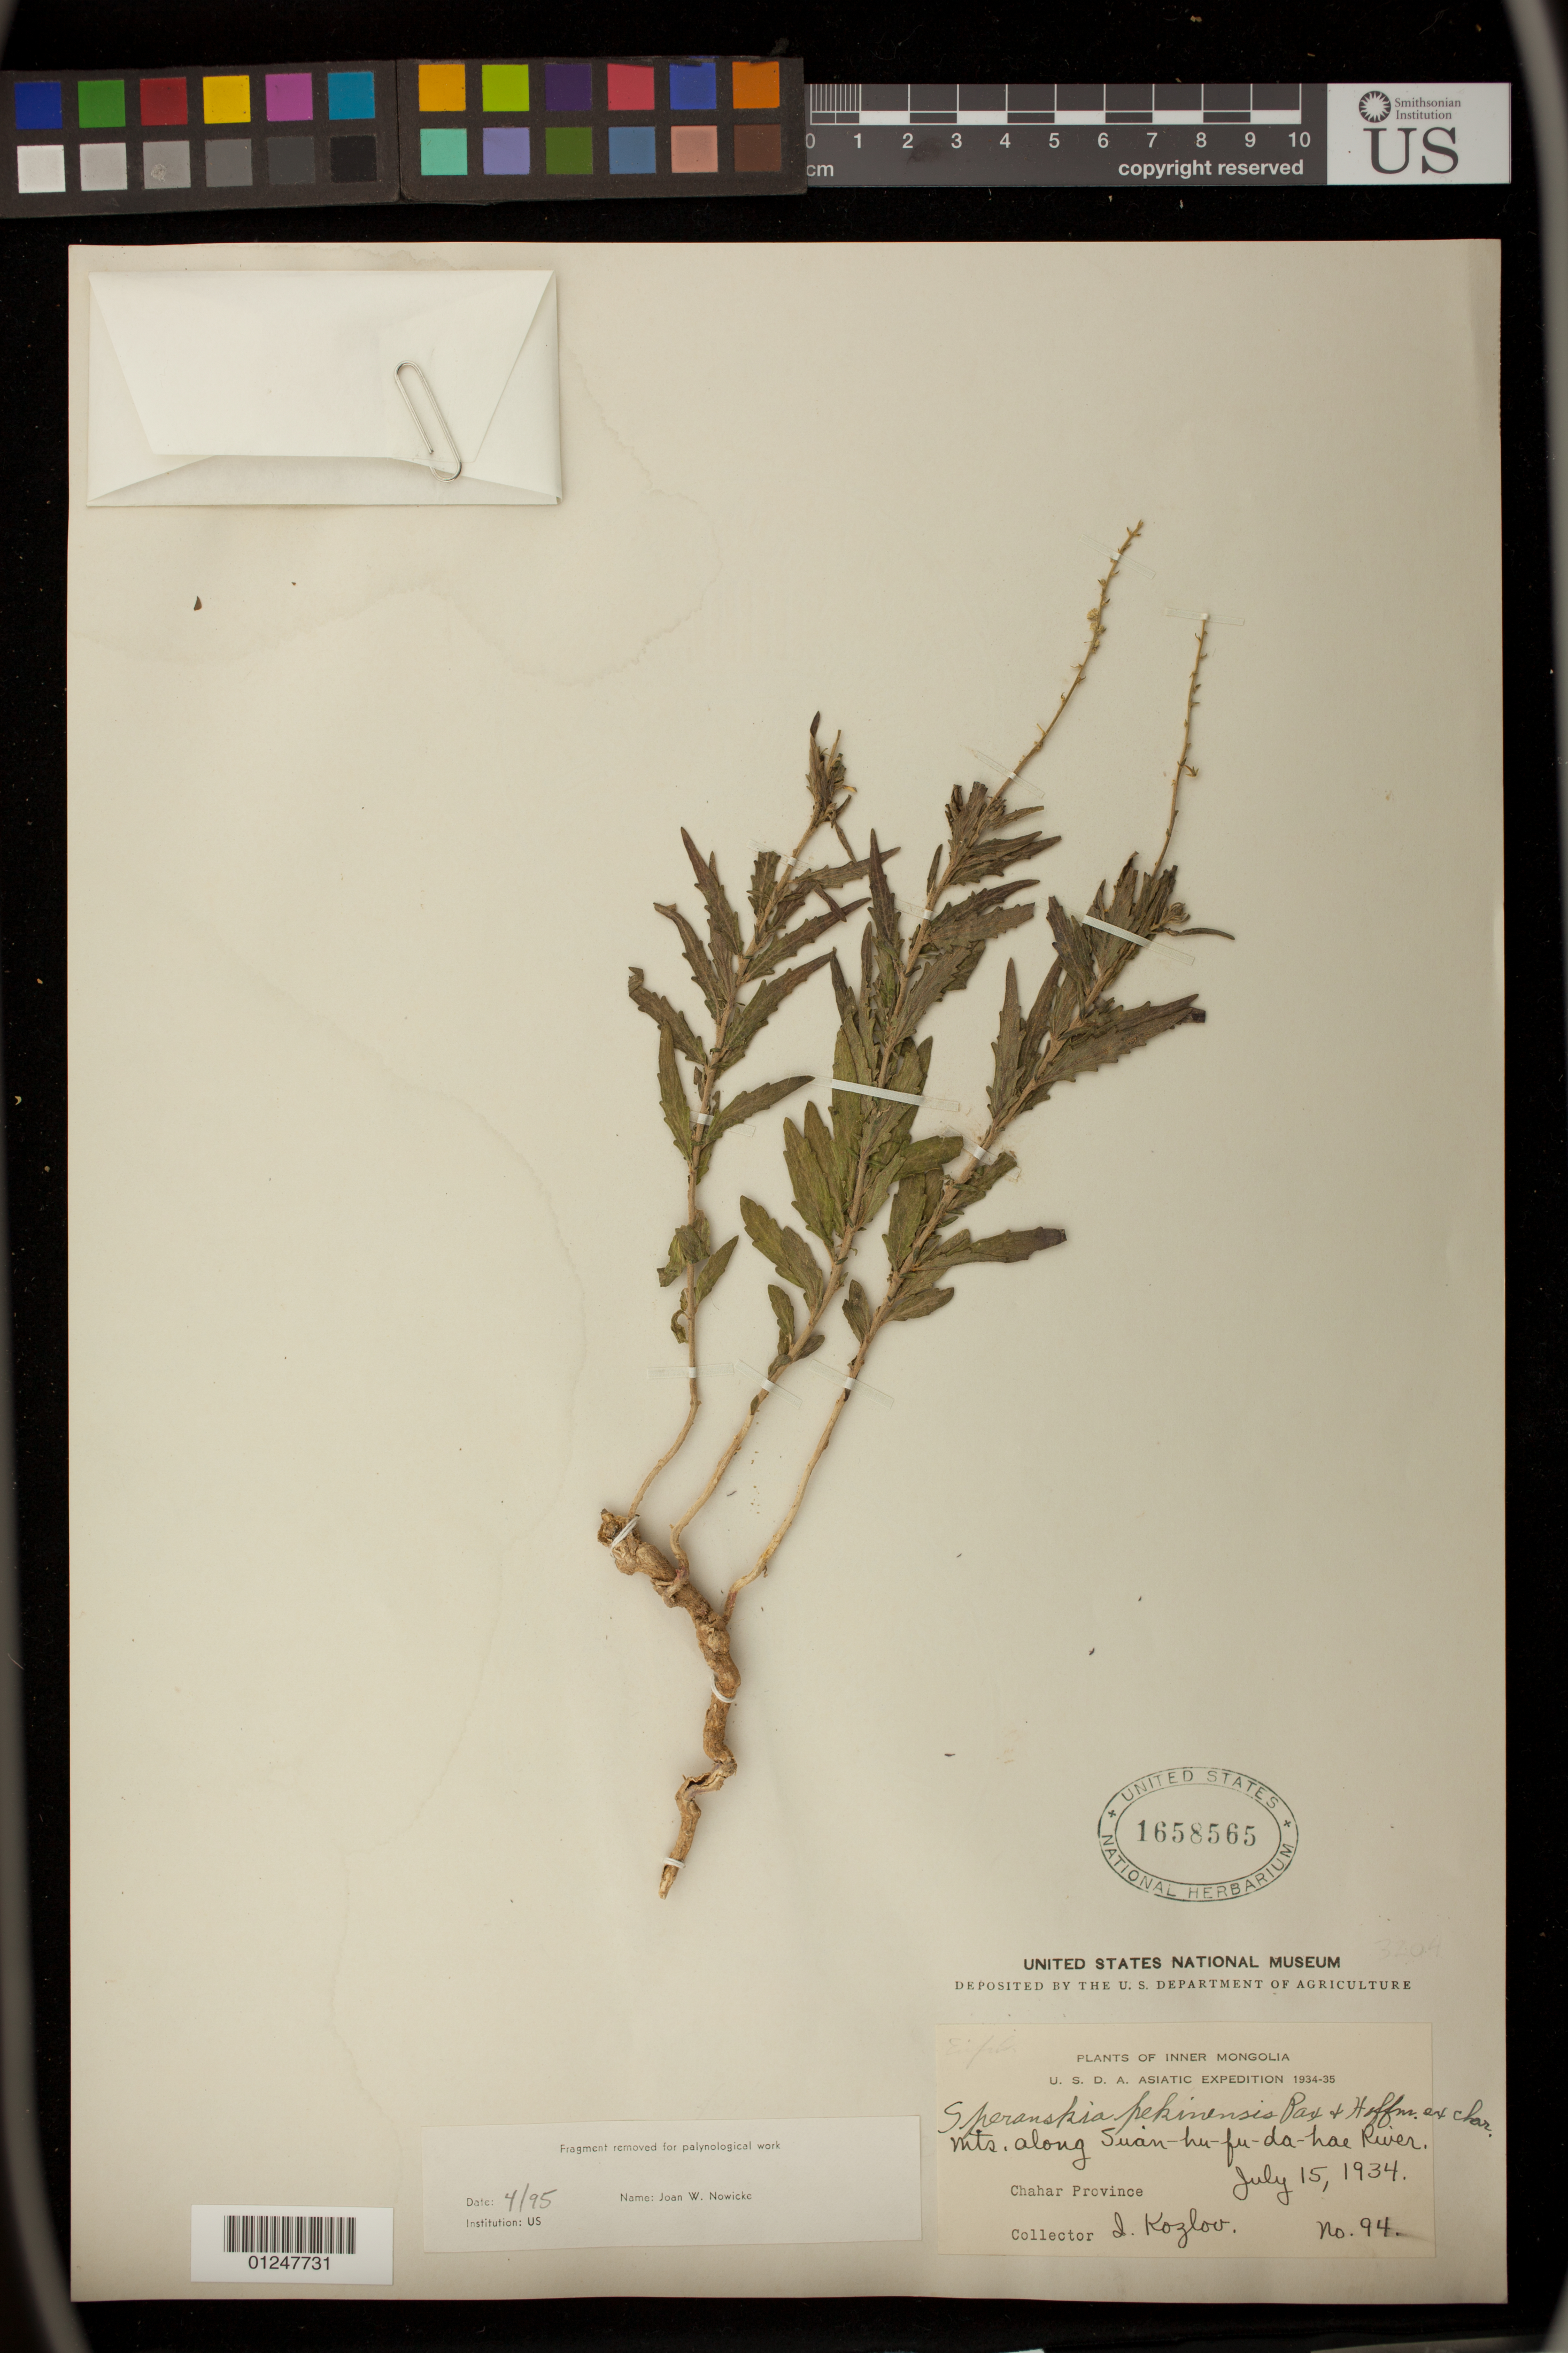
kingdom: Plantae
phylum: Tracheophyta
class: Magnoliopsida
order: Malpighiales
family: Euphorbiaceae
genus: Speranskia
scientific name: Speranskia cantonensis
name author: (Hance) Pax & K. Hoffm.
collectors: I. Kozlov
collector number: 94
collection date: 1934-07-15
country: China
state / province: Nei Monggol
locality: Mtns. Along Suan-hu-fu-da-hae River.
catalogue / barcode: US 1658565